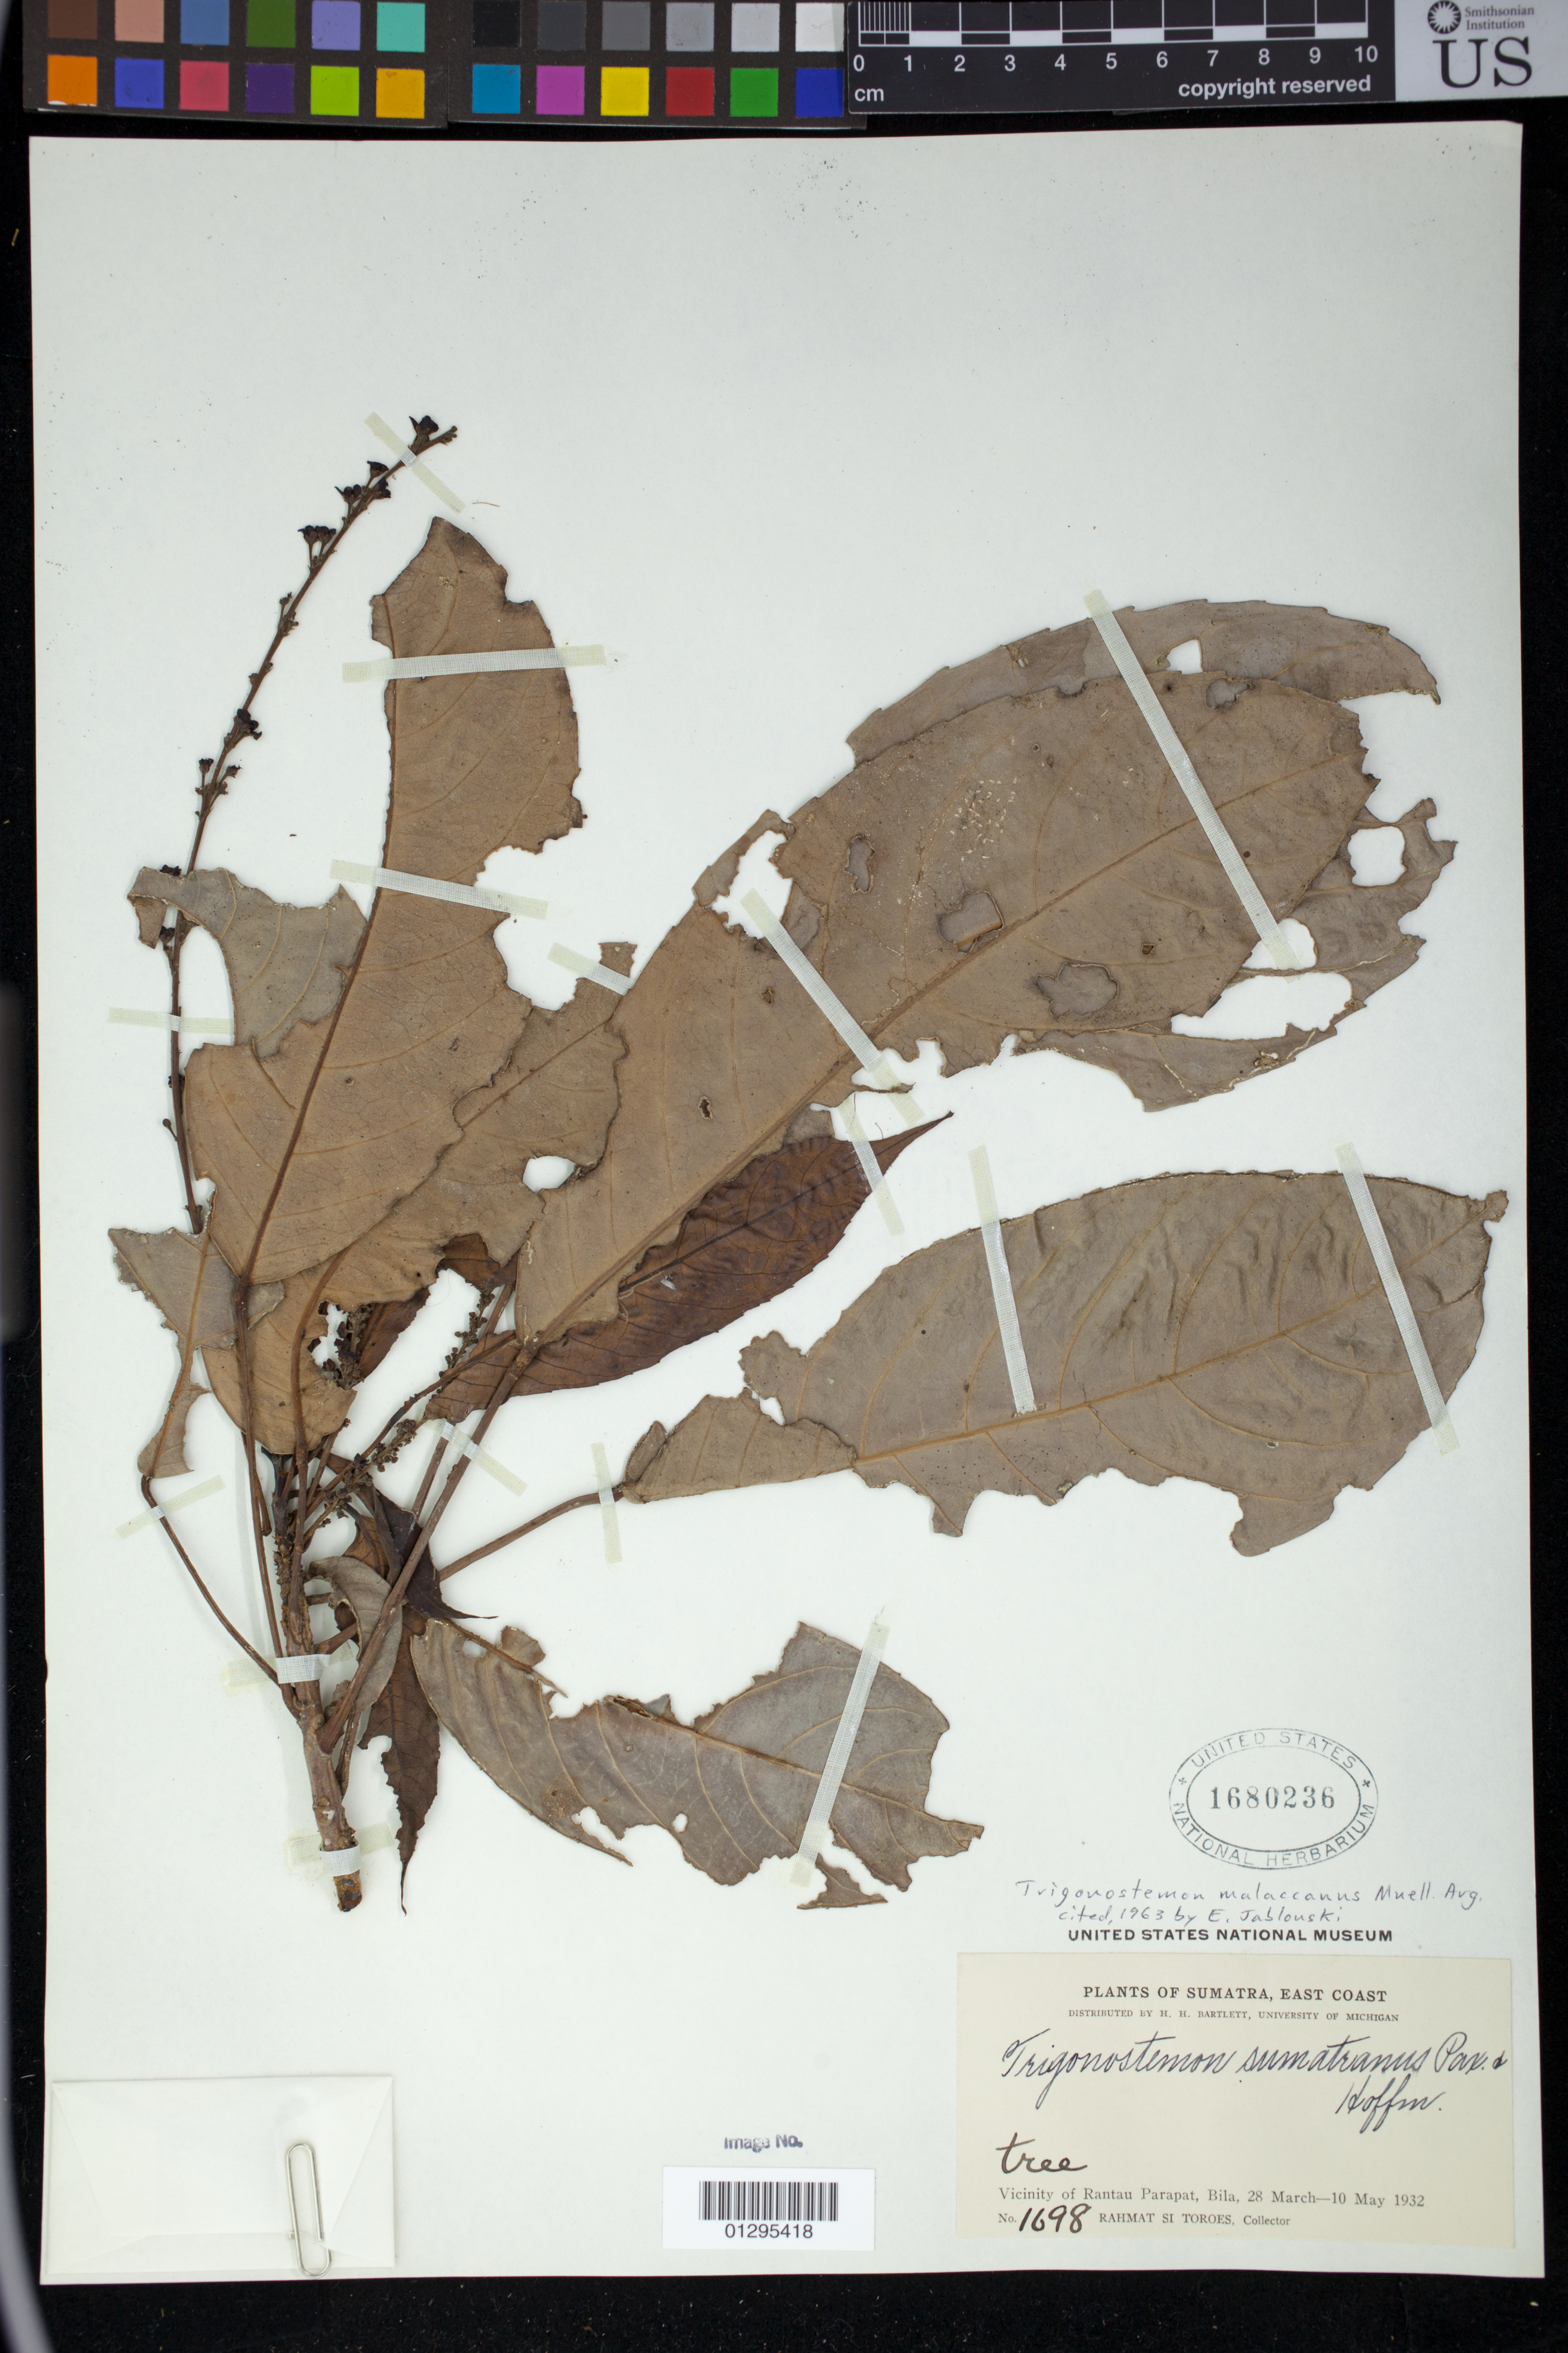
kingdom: Plantae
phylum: Tracheophyta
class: Magnoliopsida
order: Malpighiales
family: Euphorbiaceae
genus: Trigonostemon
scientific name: Trigonostemon malaccanus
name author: Müll. Arg.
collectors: Rahmat Si Boeea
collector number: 1698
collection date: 1932-03-28/1932-05-10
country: Indonesia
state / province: Sumatra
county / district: Sumatera Utara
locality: East Coast, Vicinity of Rantau Parapat [Rantauprapat], Bila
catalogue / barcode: US 1680236